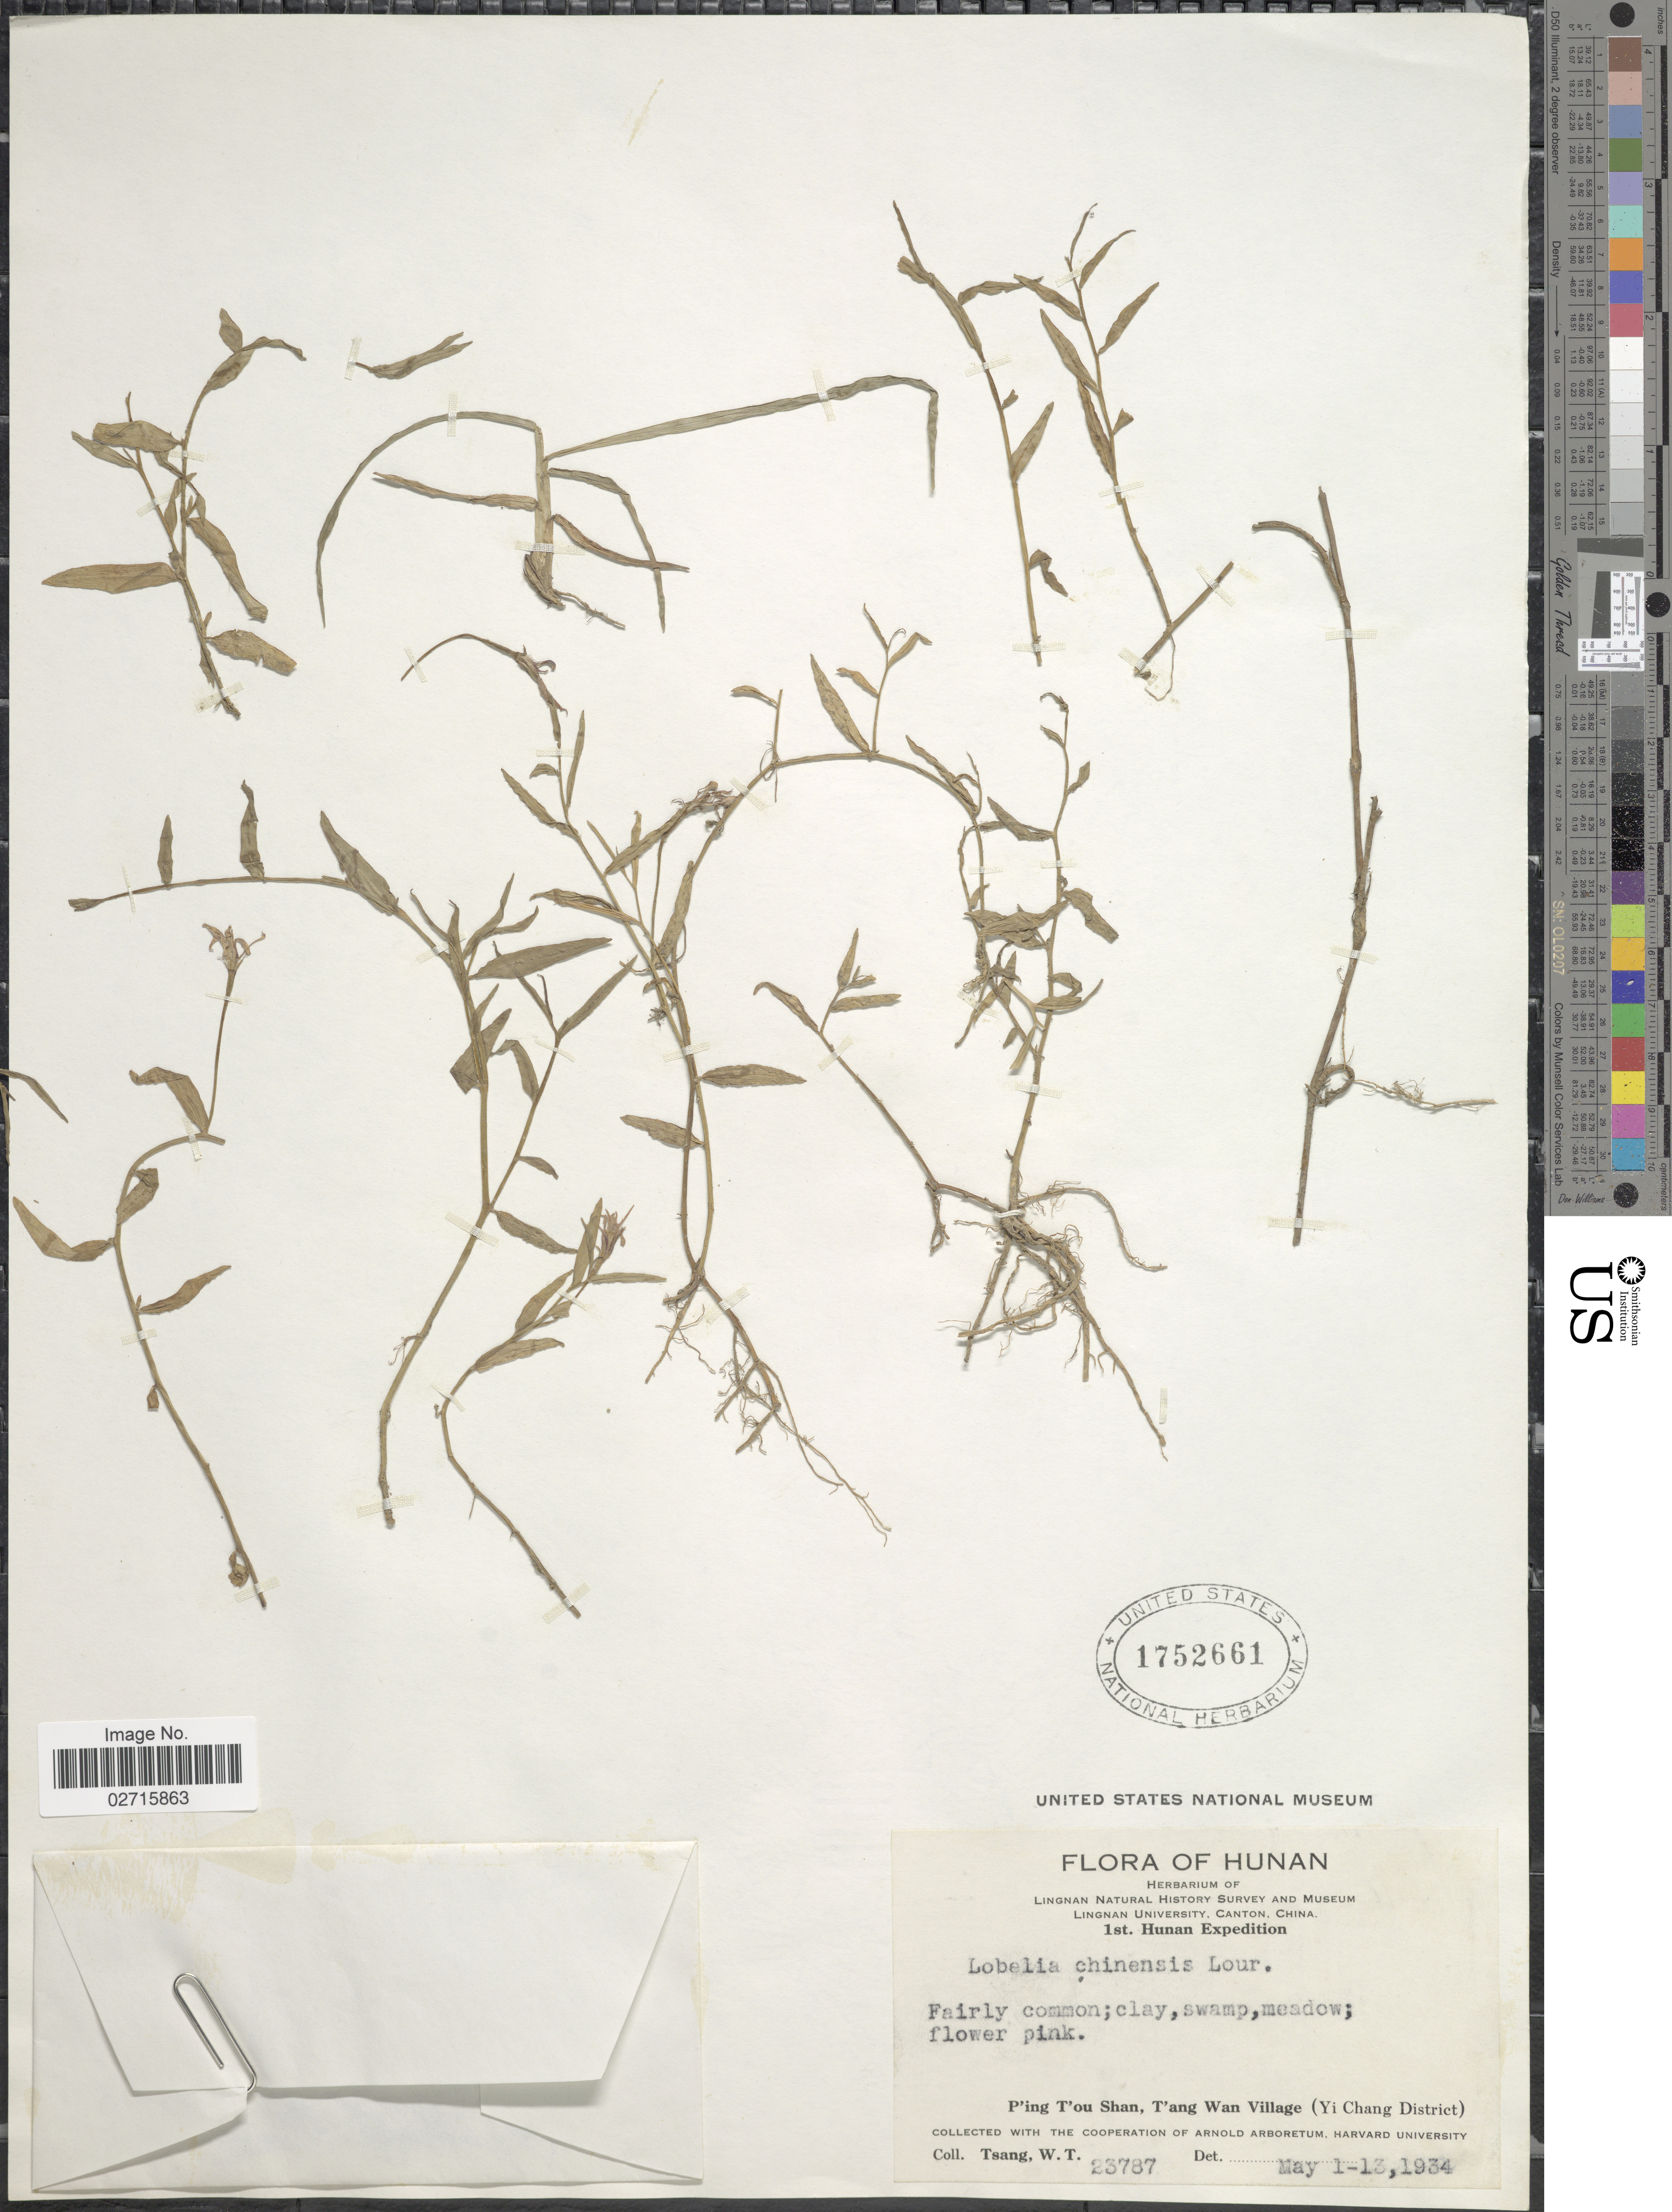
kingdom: Plantae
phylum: Tracheophyta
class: Magnoliopsida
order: Asterales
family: Campanulaceae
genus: Lobelia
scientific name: Lobelia chinensis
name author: Lour.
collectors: W. T. Tsang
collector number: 23787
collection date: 1934-05-01/1934-05-13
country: China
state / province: Hunan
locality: Swamp, meadow, P'ing T'ou Shan, T'ang Wan Village (Yi Chang District).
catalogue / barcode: US 1752661